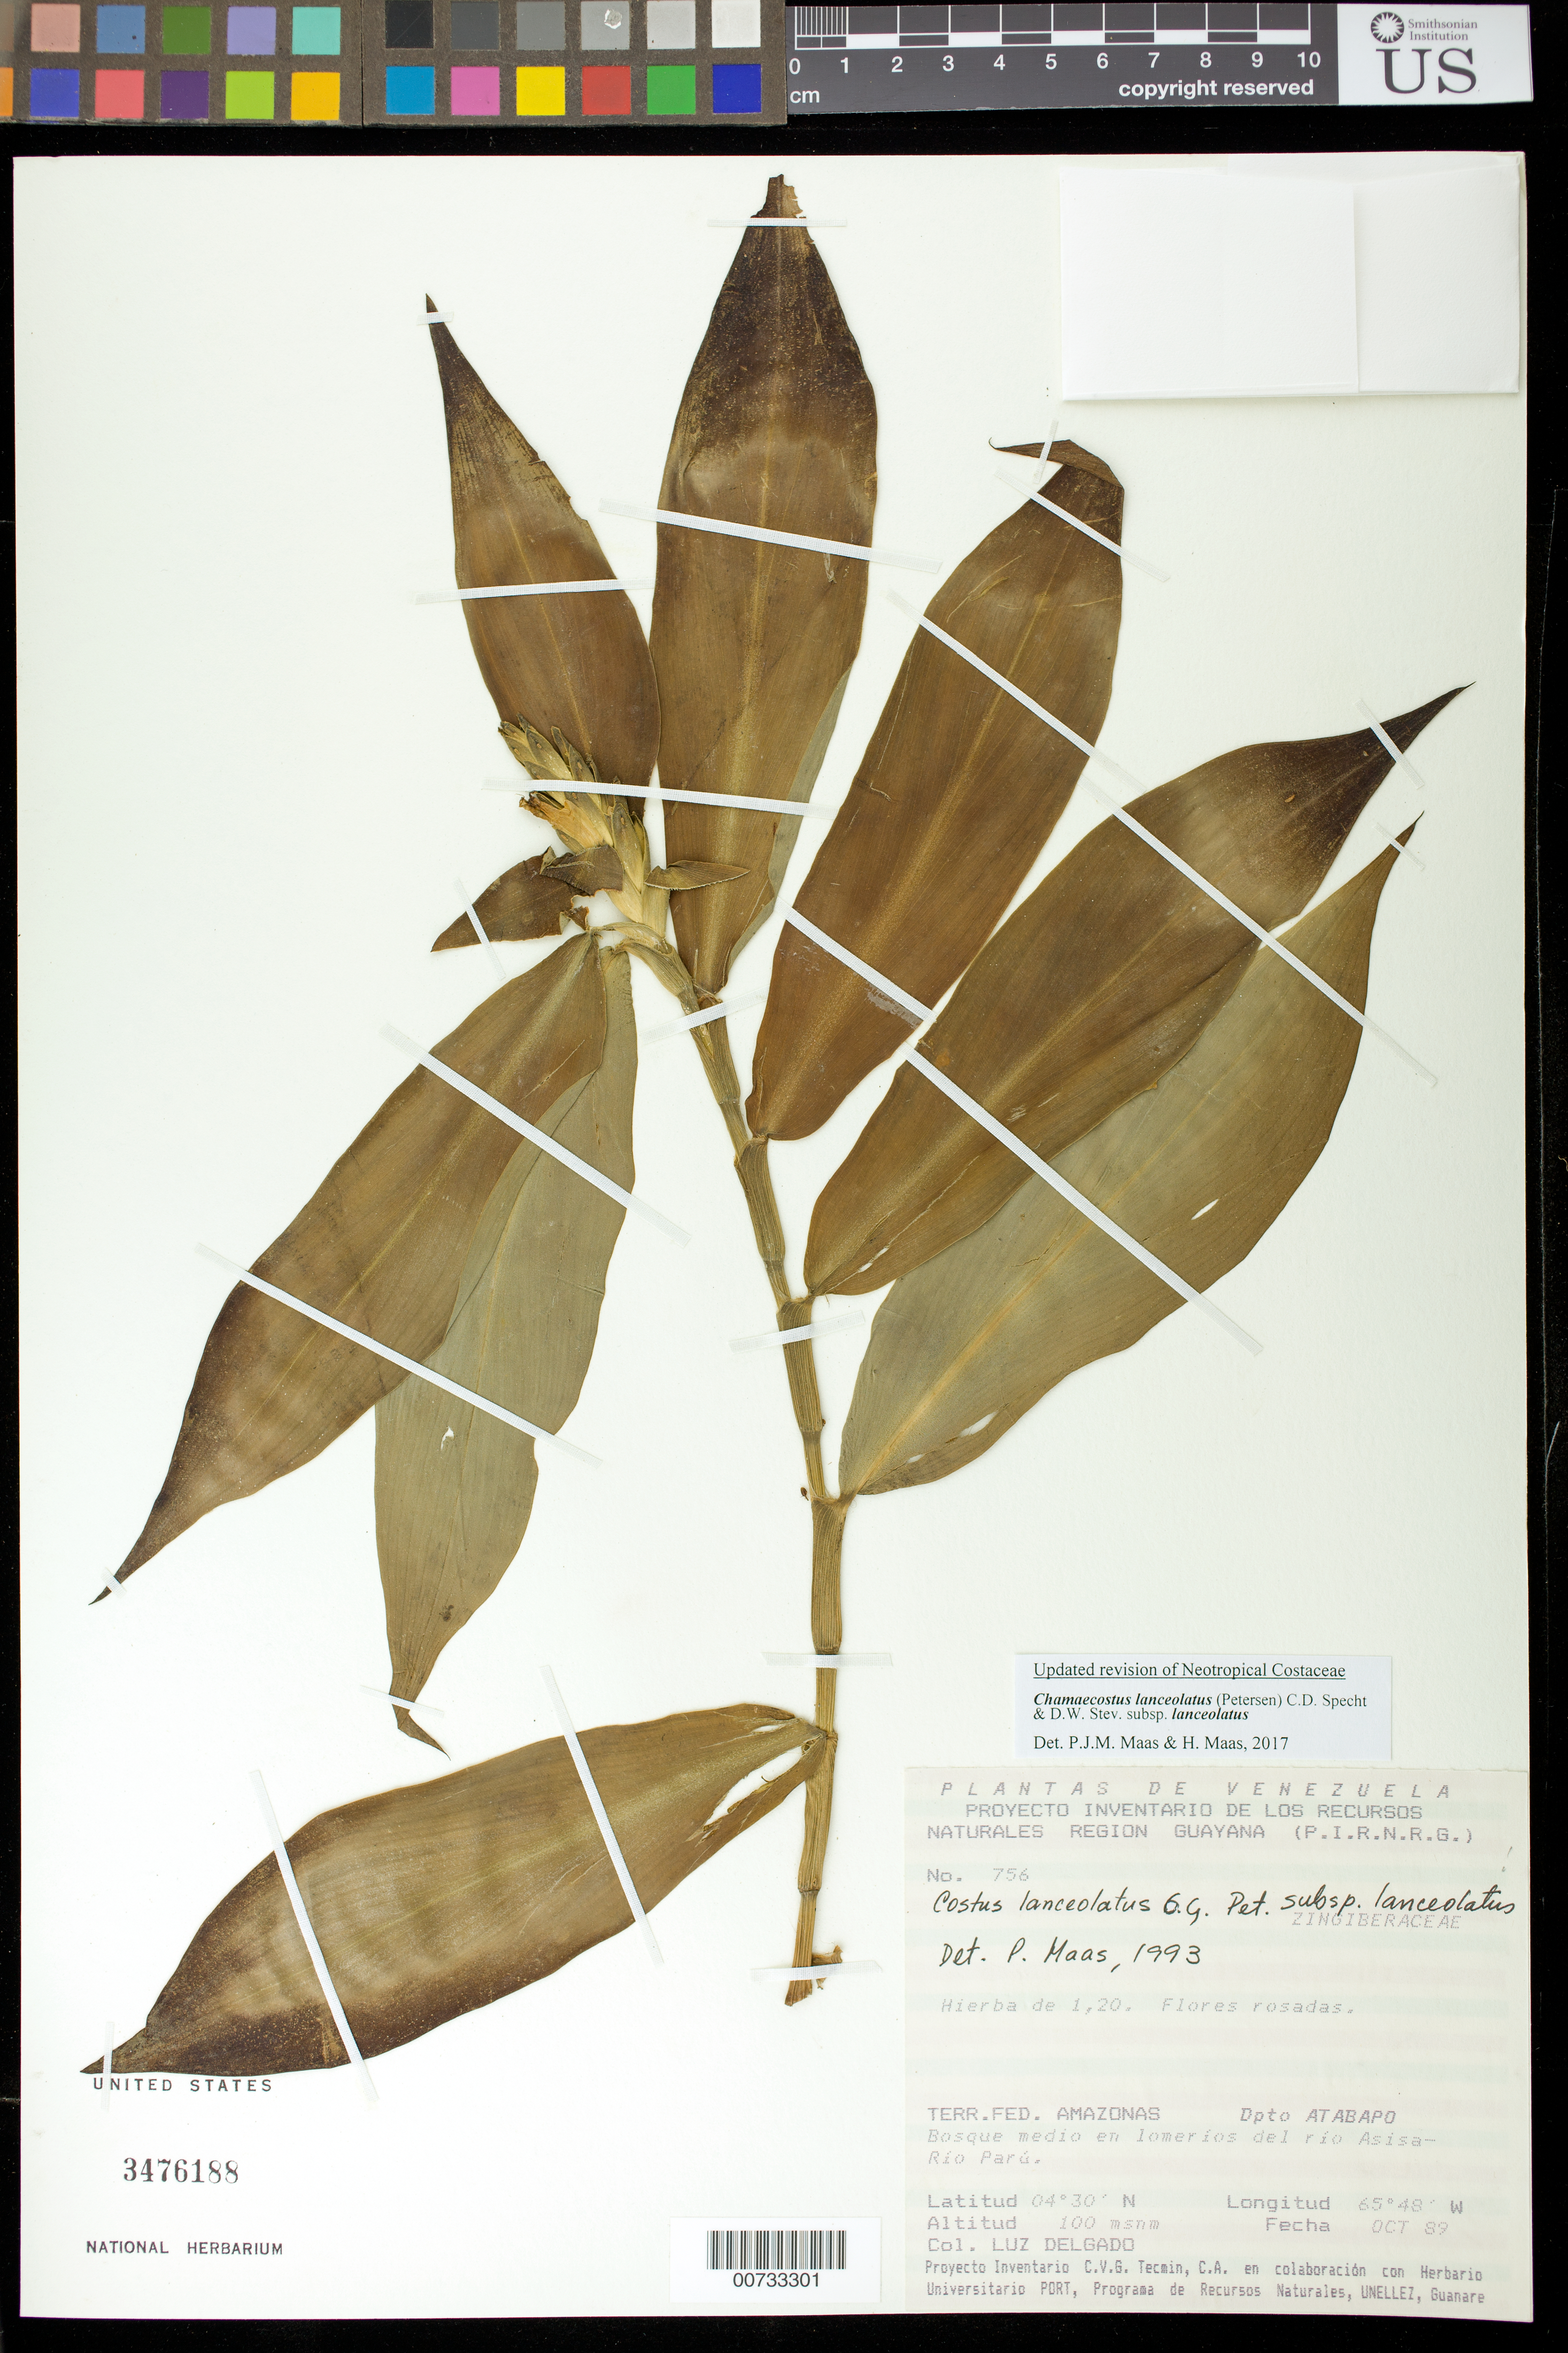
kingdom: Plantae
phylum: Tracheophyta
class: Liliopsida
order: Zingiberales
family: Costaceae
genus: Chamaecostus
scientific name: Chamaecostus lanceolatus subsp. lanceolatus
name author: (Petersen) C.D. Specht & D.W. Stev.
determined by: Maas, Paul J.; Maas, H.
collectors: L. Delgado V.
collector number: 756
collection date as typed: Oct 1989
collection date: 1989-10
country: Venezuela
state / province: Amazonas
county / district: Atabapo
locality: Bosque medio en lomerios del rio Asisa-Rio Paru.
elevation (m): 100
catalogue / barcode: US 3476188